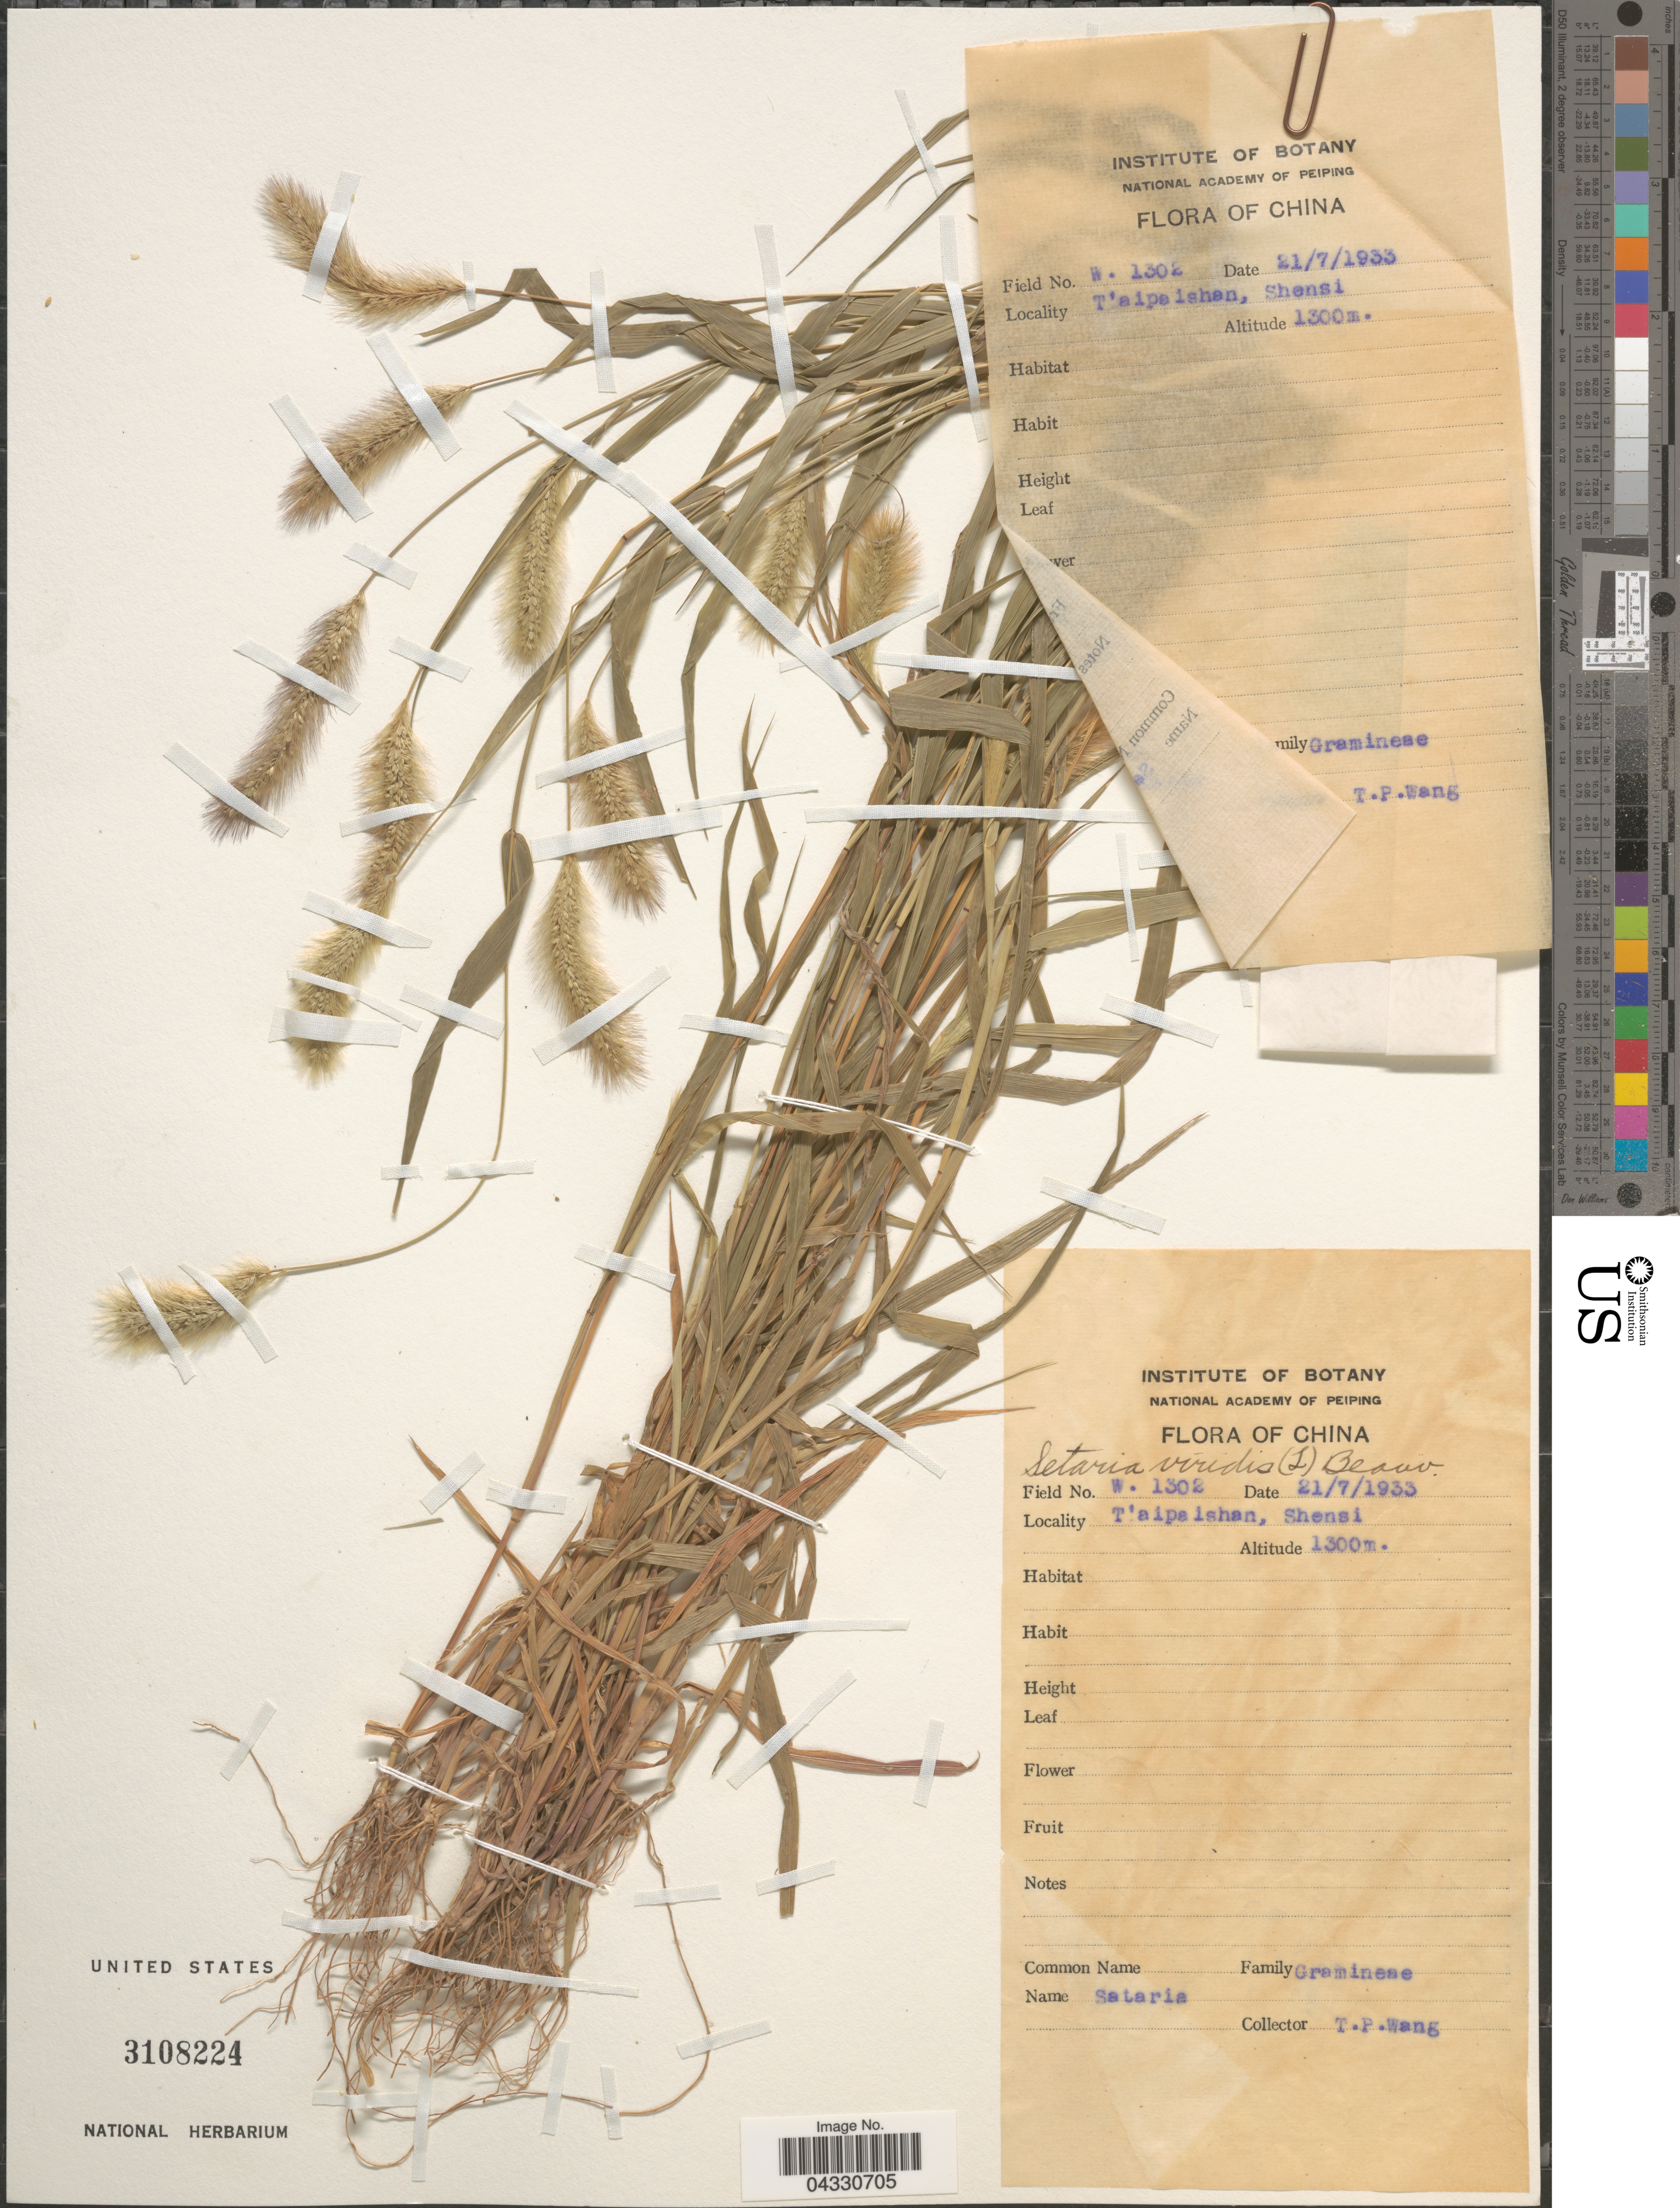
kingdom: Plantae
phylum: Tracheophyta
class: Liliopsida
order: Poales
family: Poaceae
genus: Setaria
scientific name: Setaria viridis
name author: (L.) P. Beauv.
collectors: T. Wang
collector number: W1302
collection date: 1933-07-21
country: China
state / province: Shaanxi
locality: T'aipeishan, Shensi.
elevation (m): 1300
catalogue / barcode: US 3108224